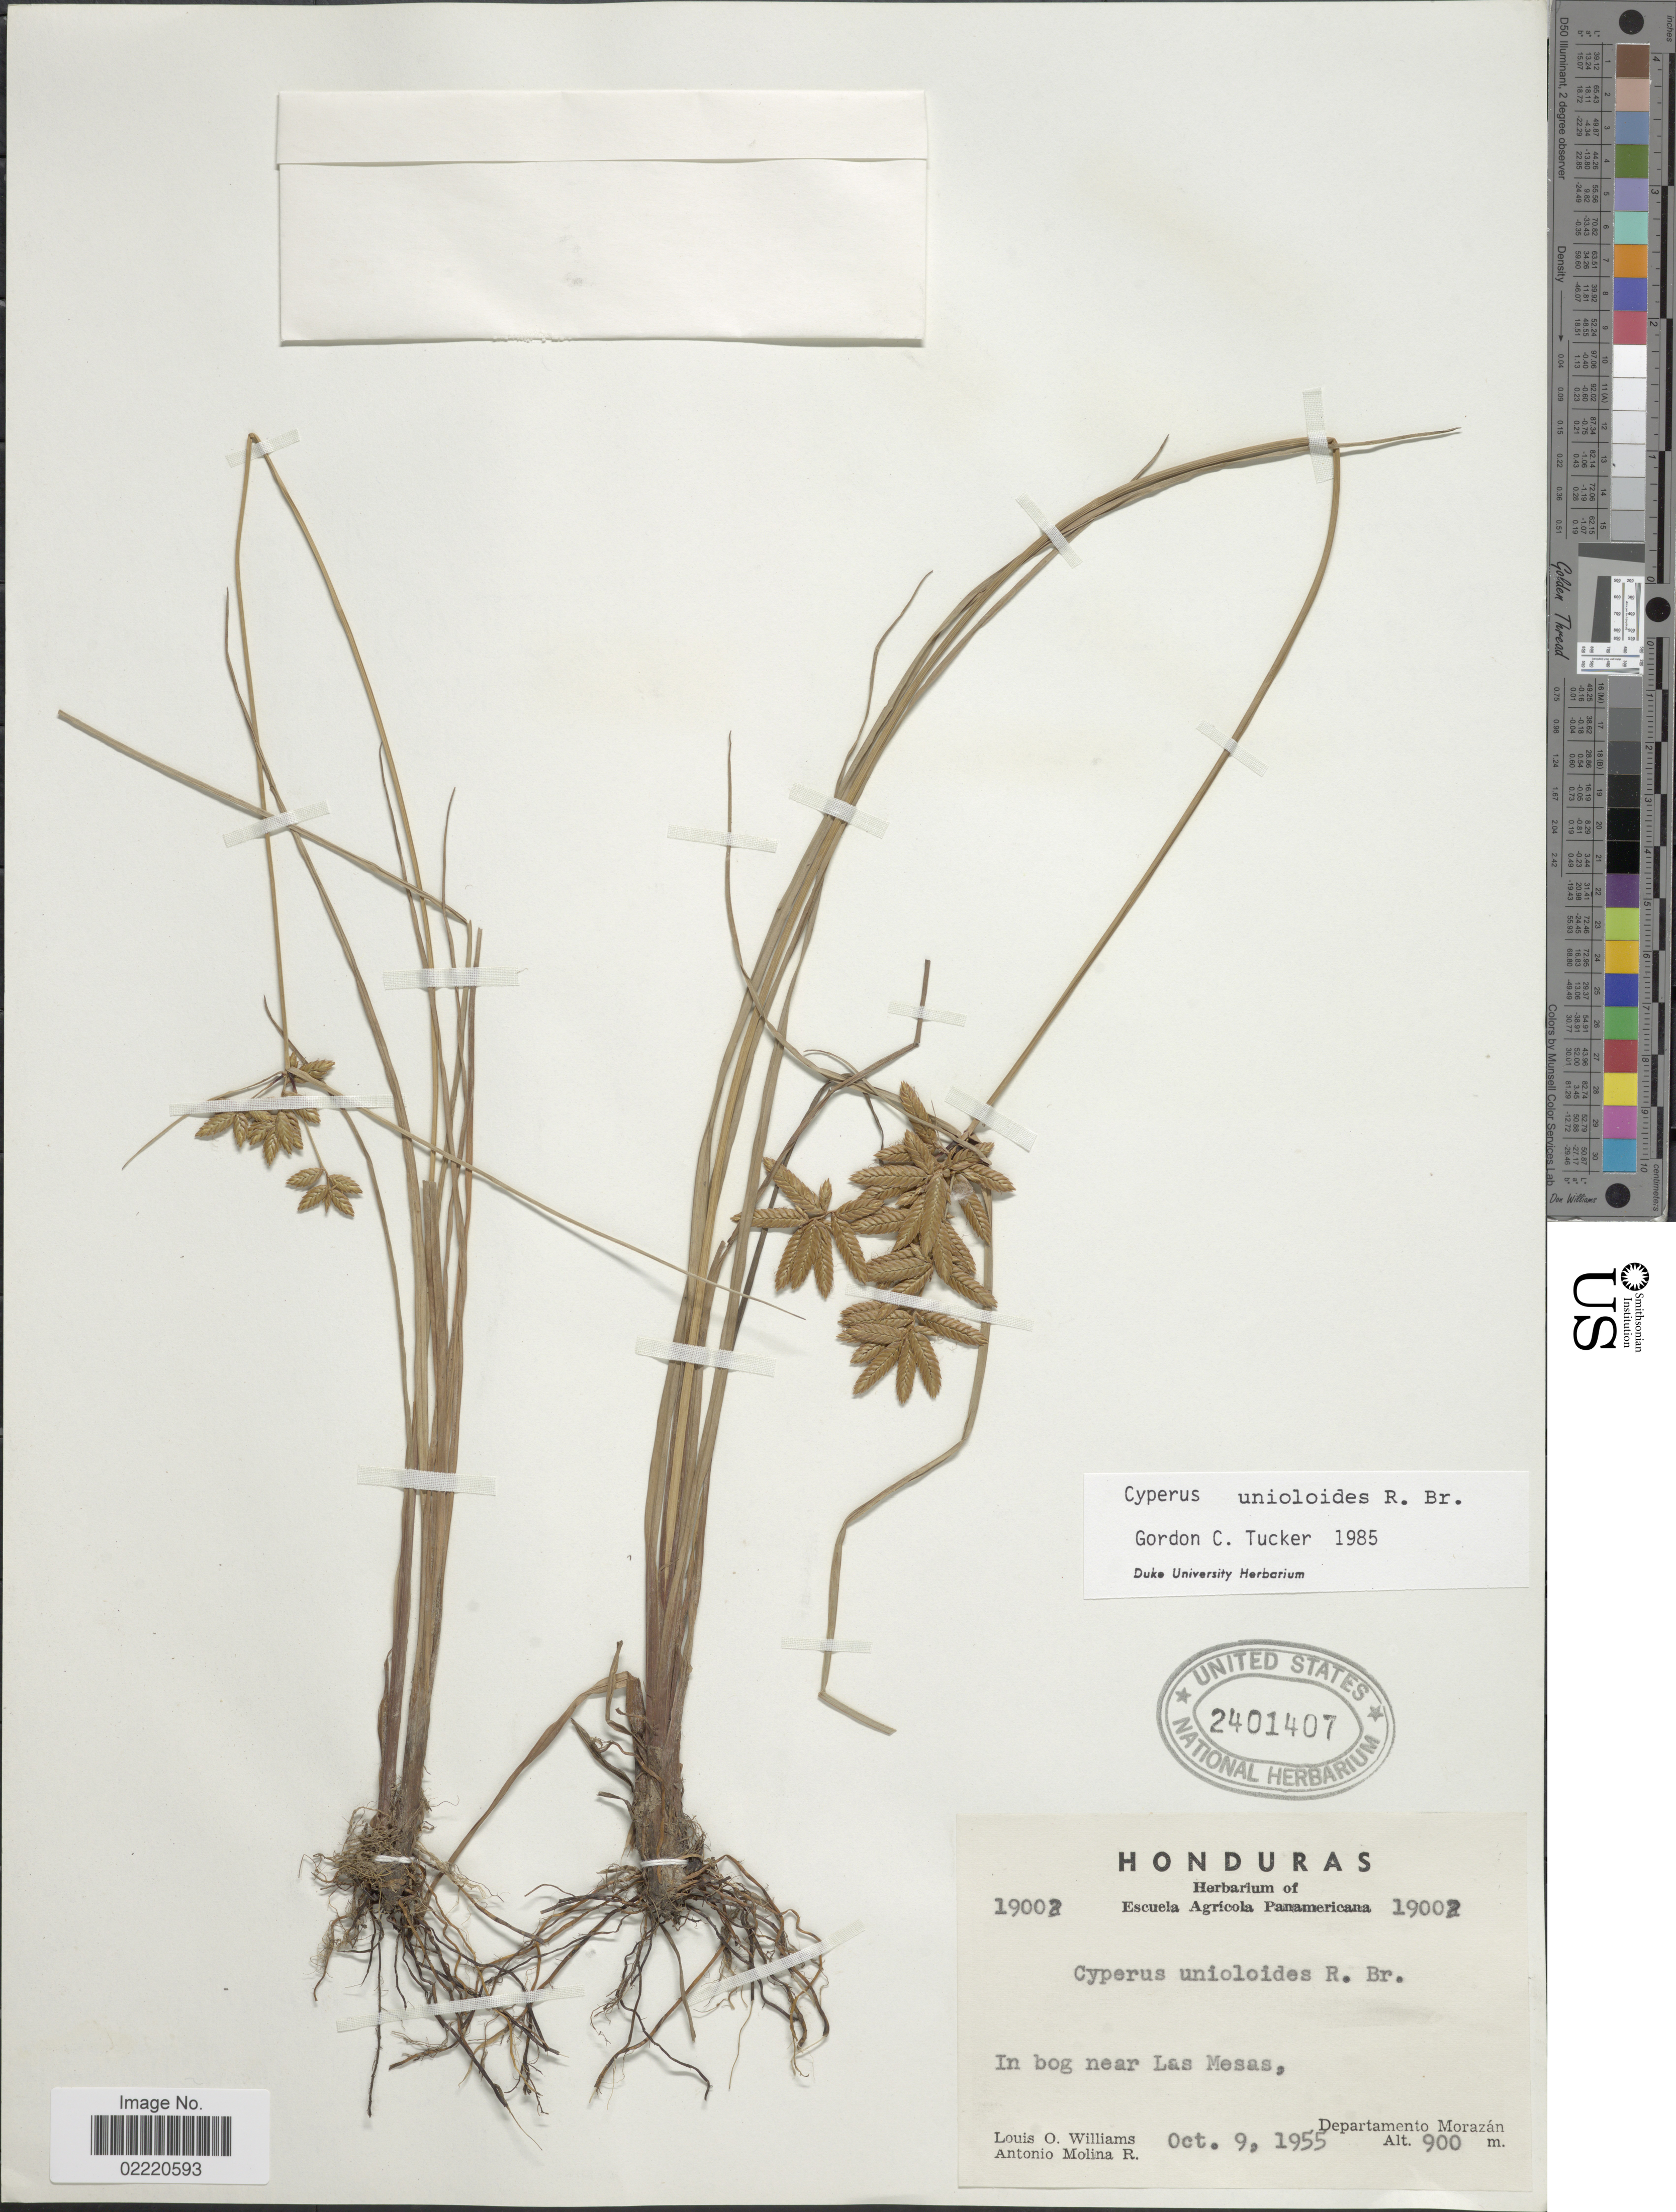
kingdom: Plantae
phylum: Tracheophyta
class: Liliopsida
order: Poales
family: Cyperaceae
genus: Cyperus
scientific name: Cyperus unioloides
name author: R. Br.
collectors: L. O. Williams & A. Molina R.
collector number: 19002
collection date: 1955-10-09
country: Honduras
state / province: Fco. Morazán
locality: In bog near Las Mesas, Morazan.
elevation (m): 900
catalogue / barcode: US 2401407